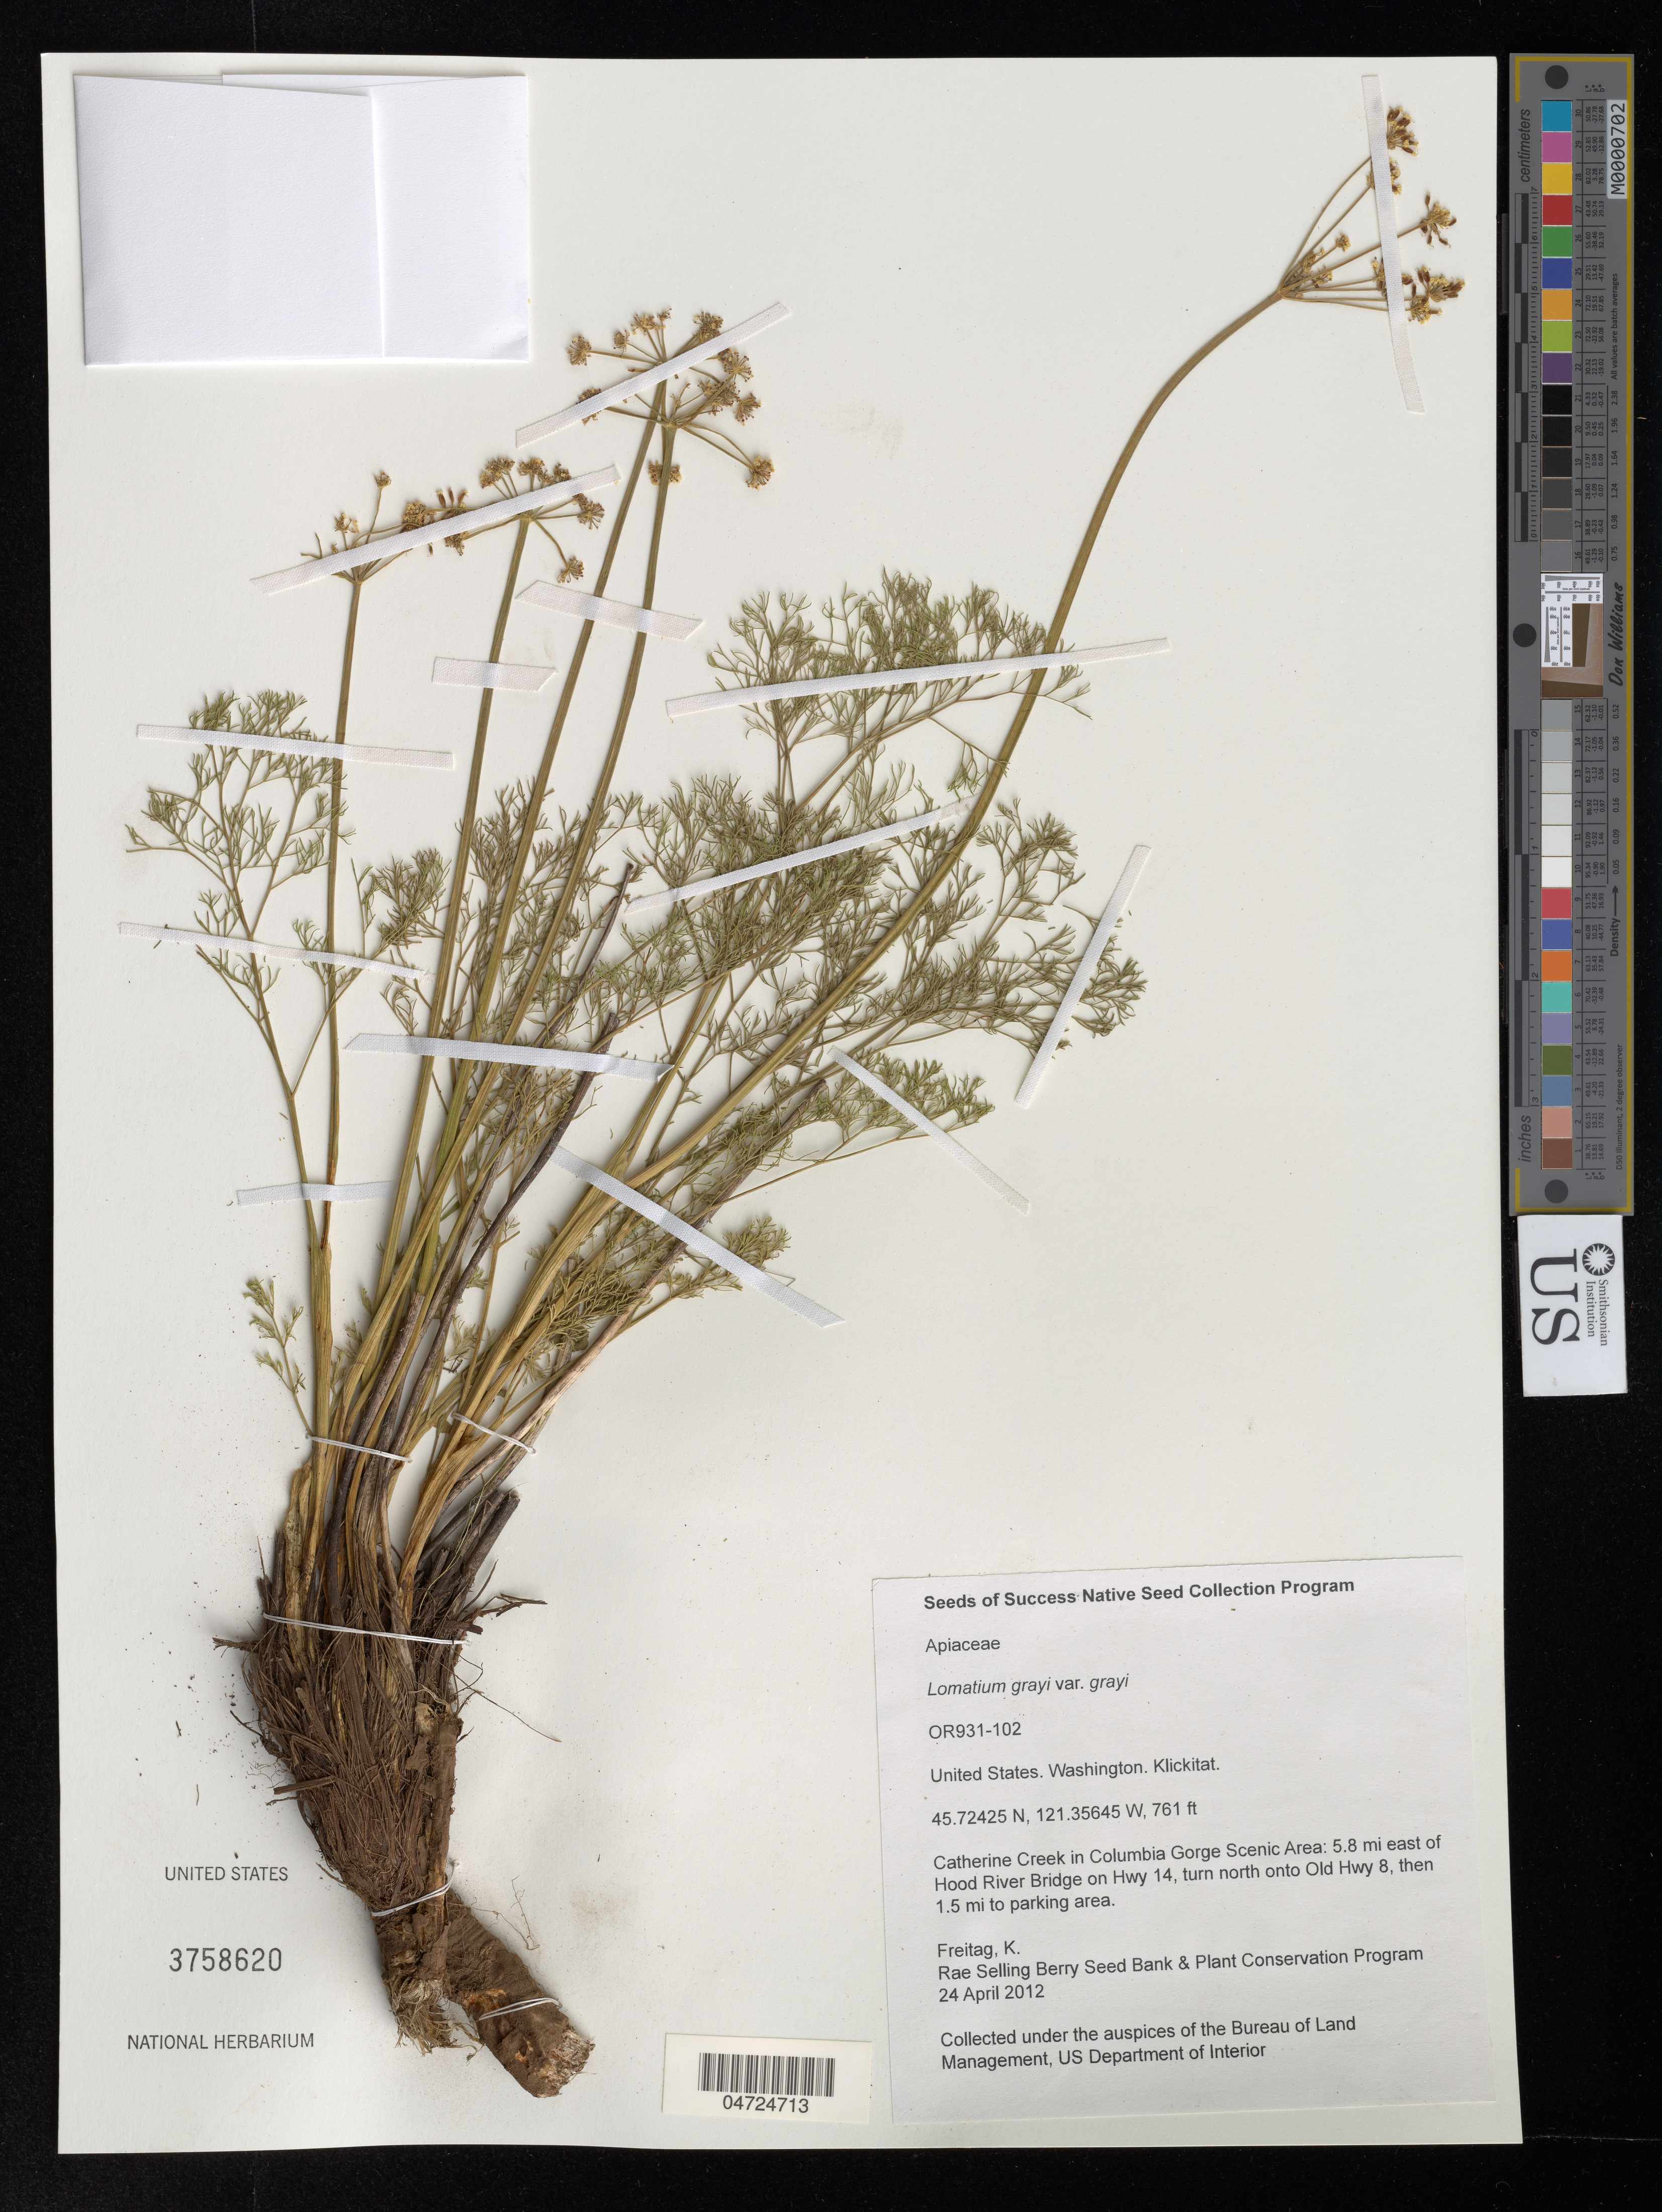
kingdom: Plantae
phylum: Tracheophyta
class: Magnoliopsida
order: Apiales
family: Apiaceae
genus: Lomatium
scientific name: Lomatium grayi var. grayi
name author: (J.M. Coult. & Rose) J.M. Coult. & Rose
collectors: K. Freitag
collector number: OR931-102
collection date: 2012-04-24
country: United States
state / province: Washington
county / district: Klickitat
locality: Klickitat. Catherine Creek in Columbia Gorge Scenic Area: 5.8 mi east of Hood River Bridge on Hwy 14, turn north onto Old Hwy 8, then 1.5 mi to parking area.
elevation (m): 232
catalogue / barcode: US 3758620